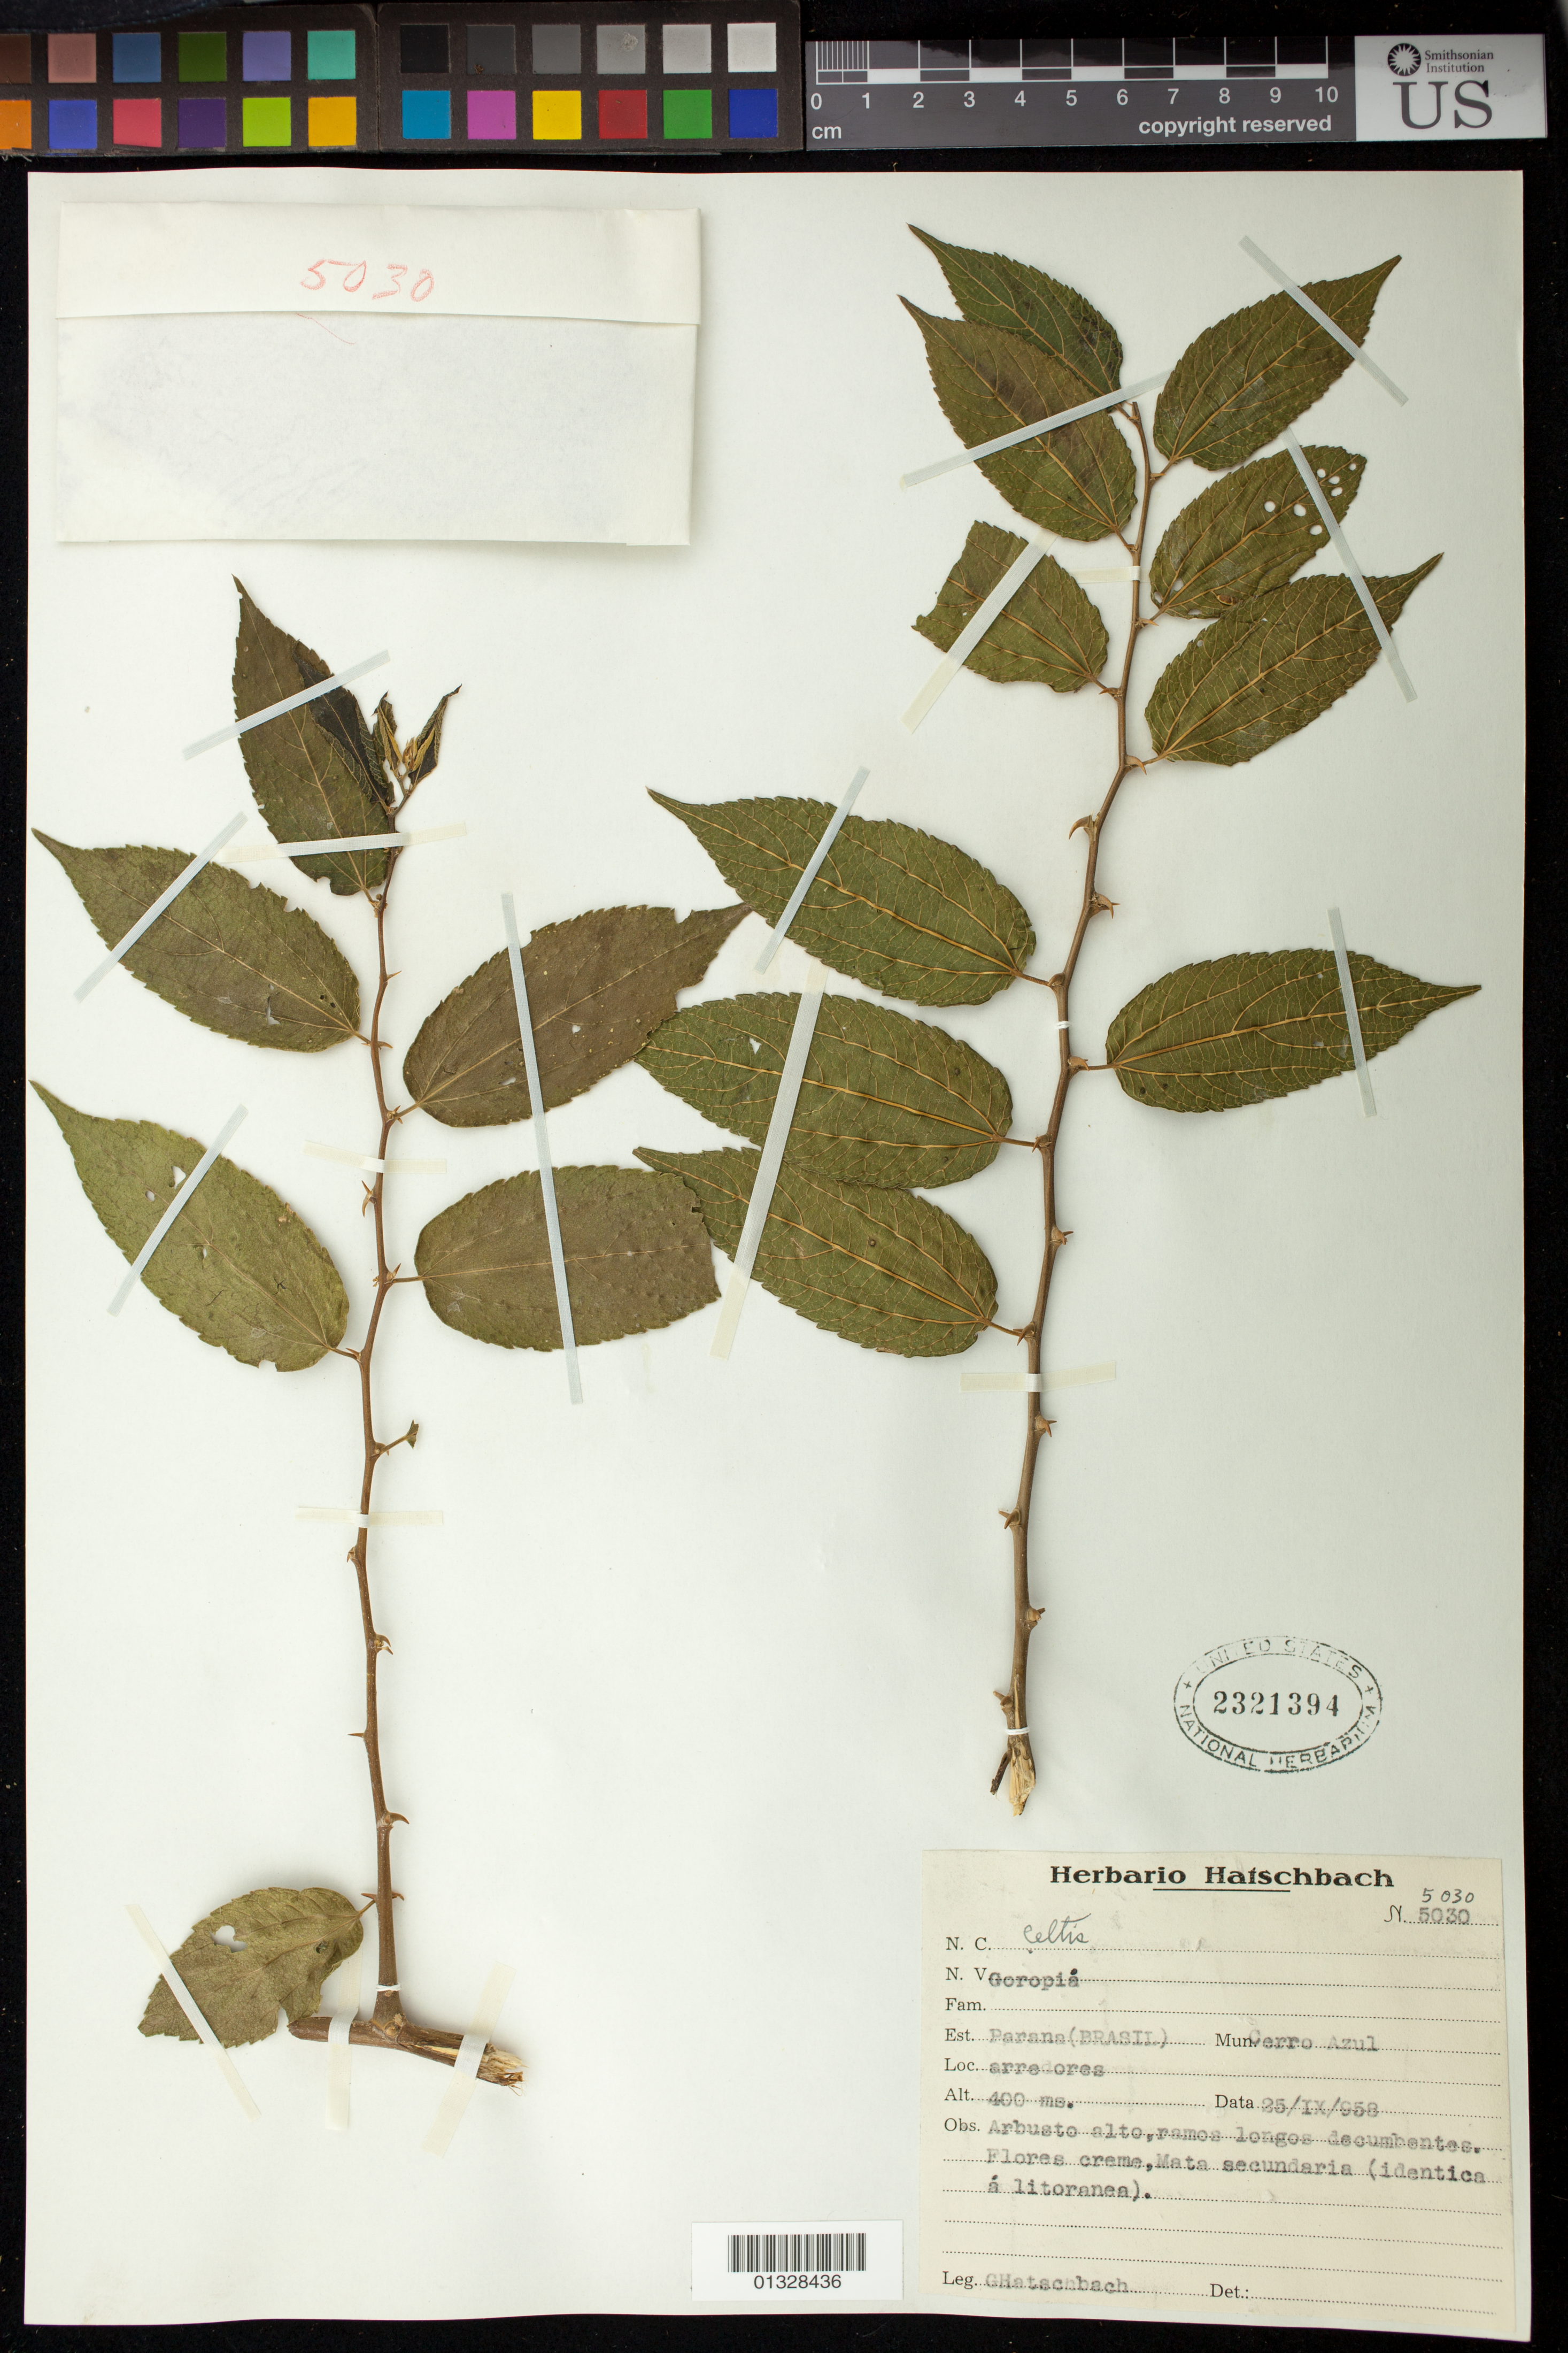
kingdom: Plantae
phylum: Tracheophyta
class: Magnoliopsida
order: Rosales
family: Cannabaceae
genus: Celtis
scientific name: Celtis sp.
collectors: G. Hatschbach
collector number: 5030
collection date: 1958-09-25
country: Brazil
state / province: Paraná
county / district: Cerro Azul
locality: Arredores.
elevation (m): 400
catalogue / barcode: US 2321394